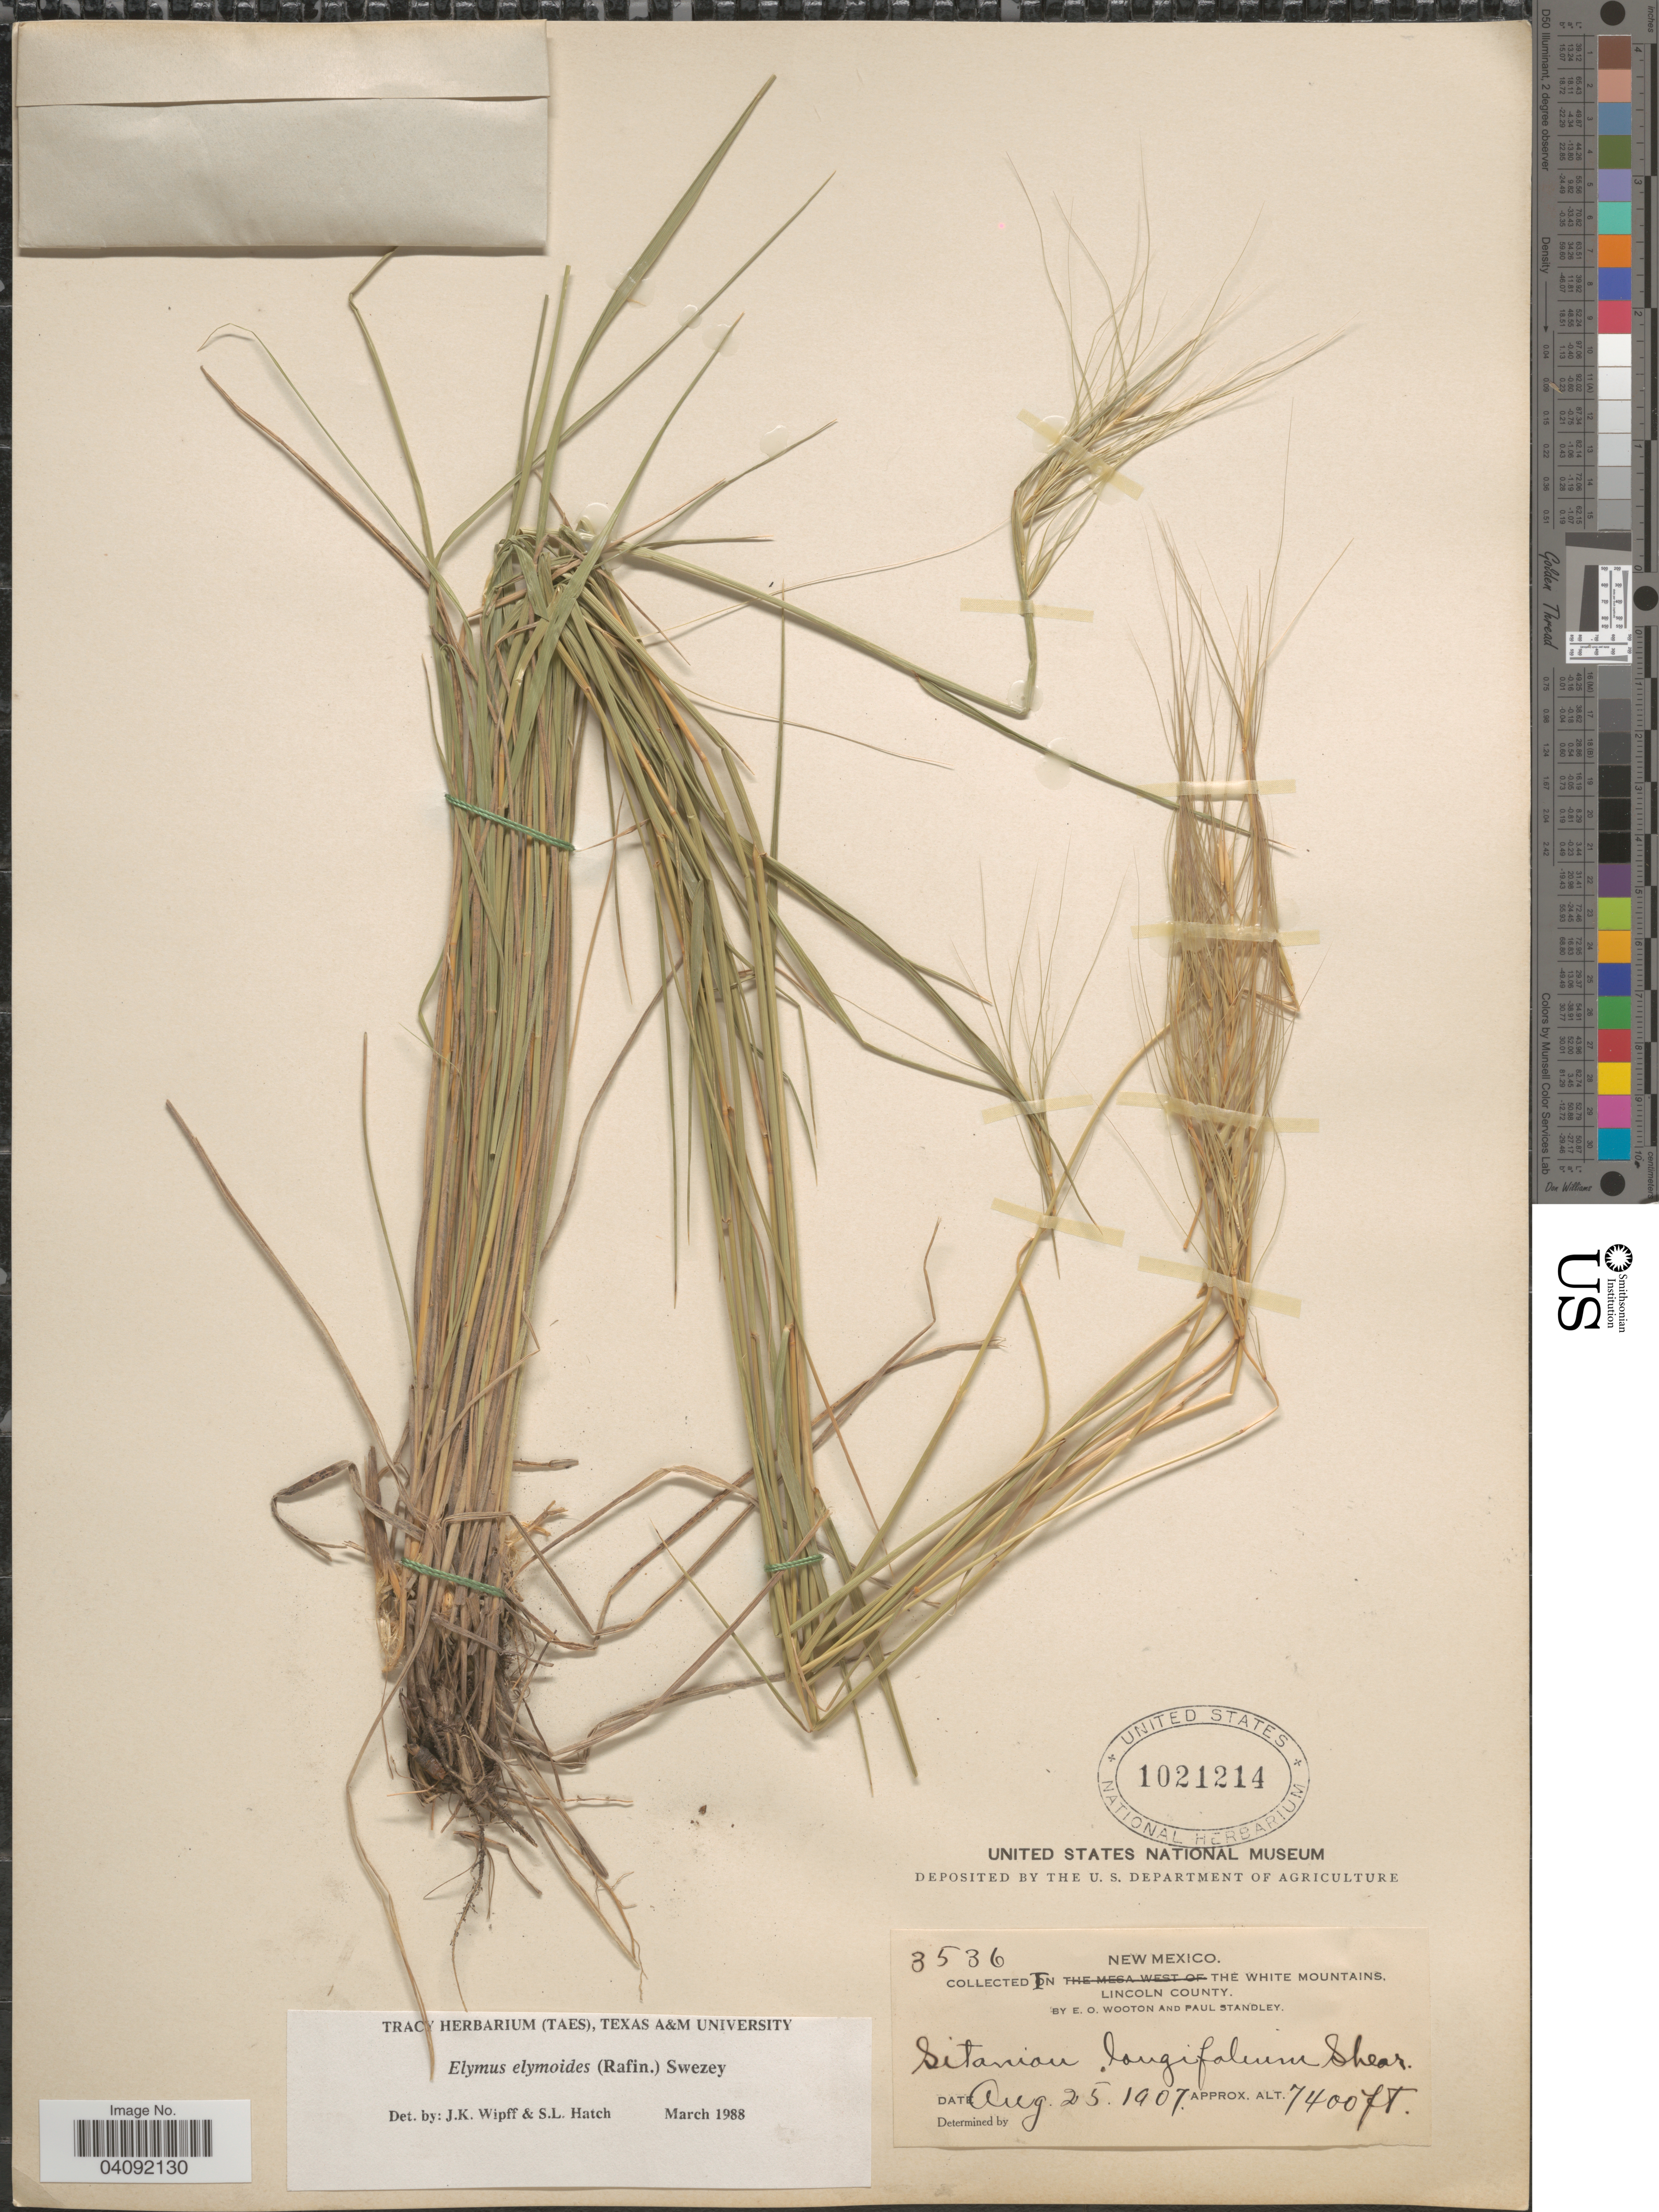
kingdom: Plantae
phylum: Tracheophyta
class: Liliopsida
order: Poales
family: Poaceae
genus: Elymus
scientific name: Elymus elymoides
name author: (Raf.) Swezey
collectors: E. O. Wooton & P. C. Standley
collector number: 3536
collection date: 1907-08-25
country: United States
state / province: New Mexico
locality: In the White Mountains, Lincoln County.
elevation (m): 2256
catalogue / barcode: US 1021214